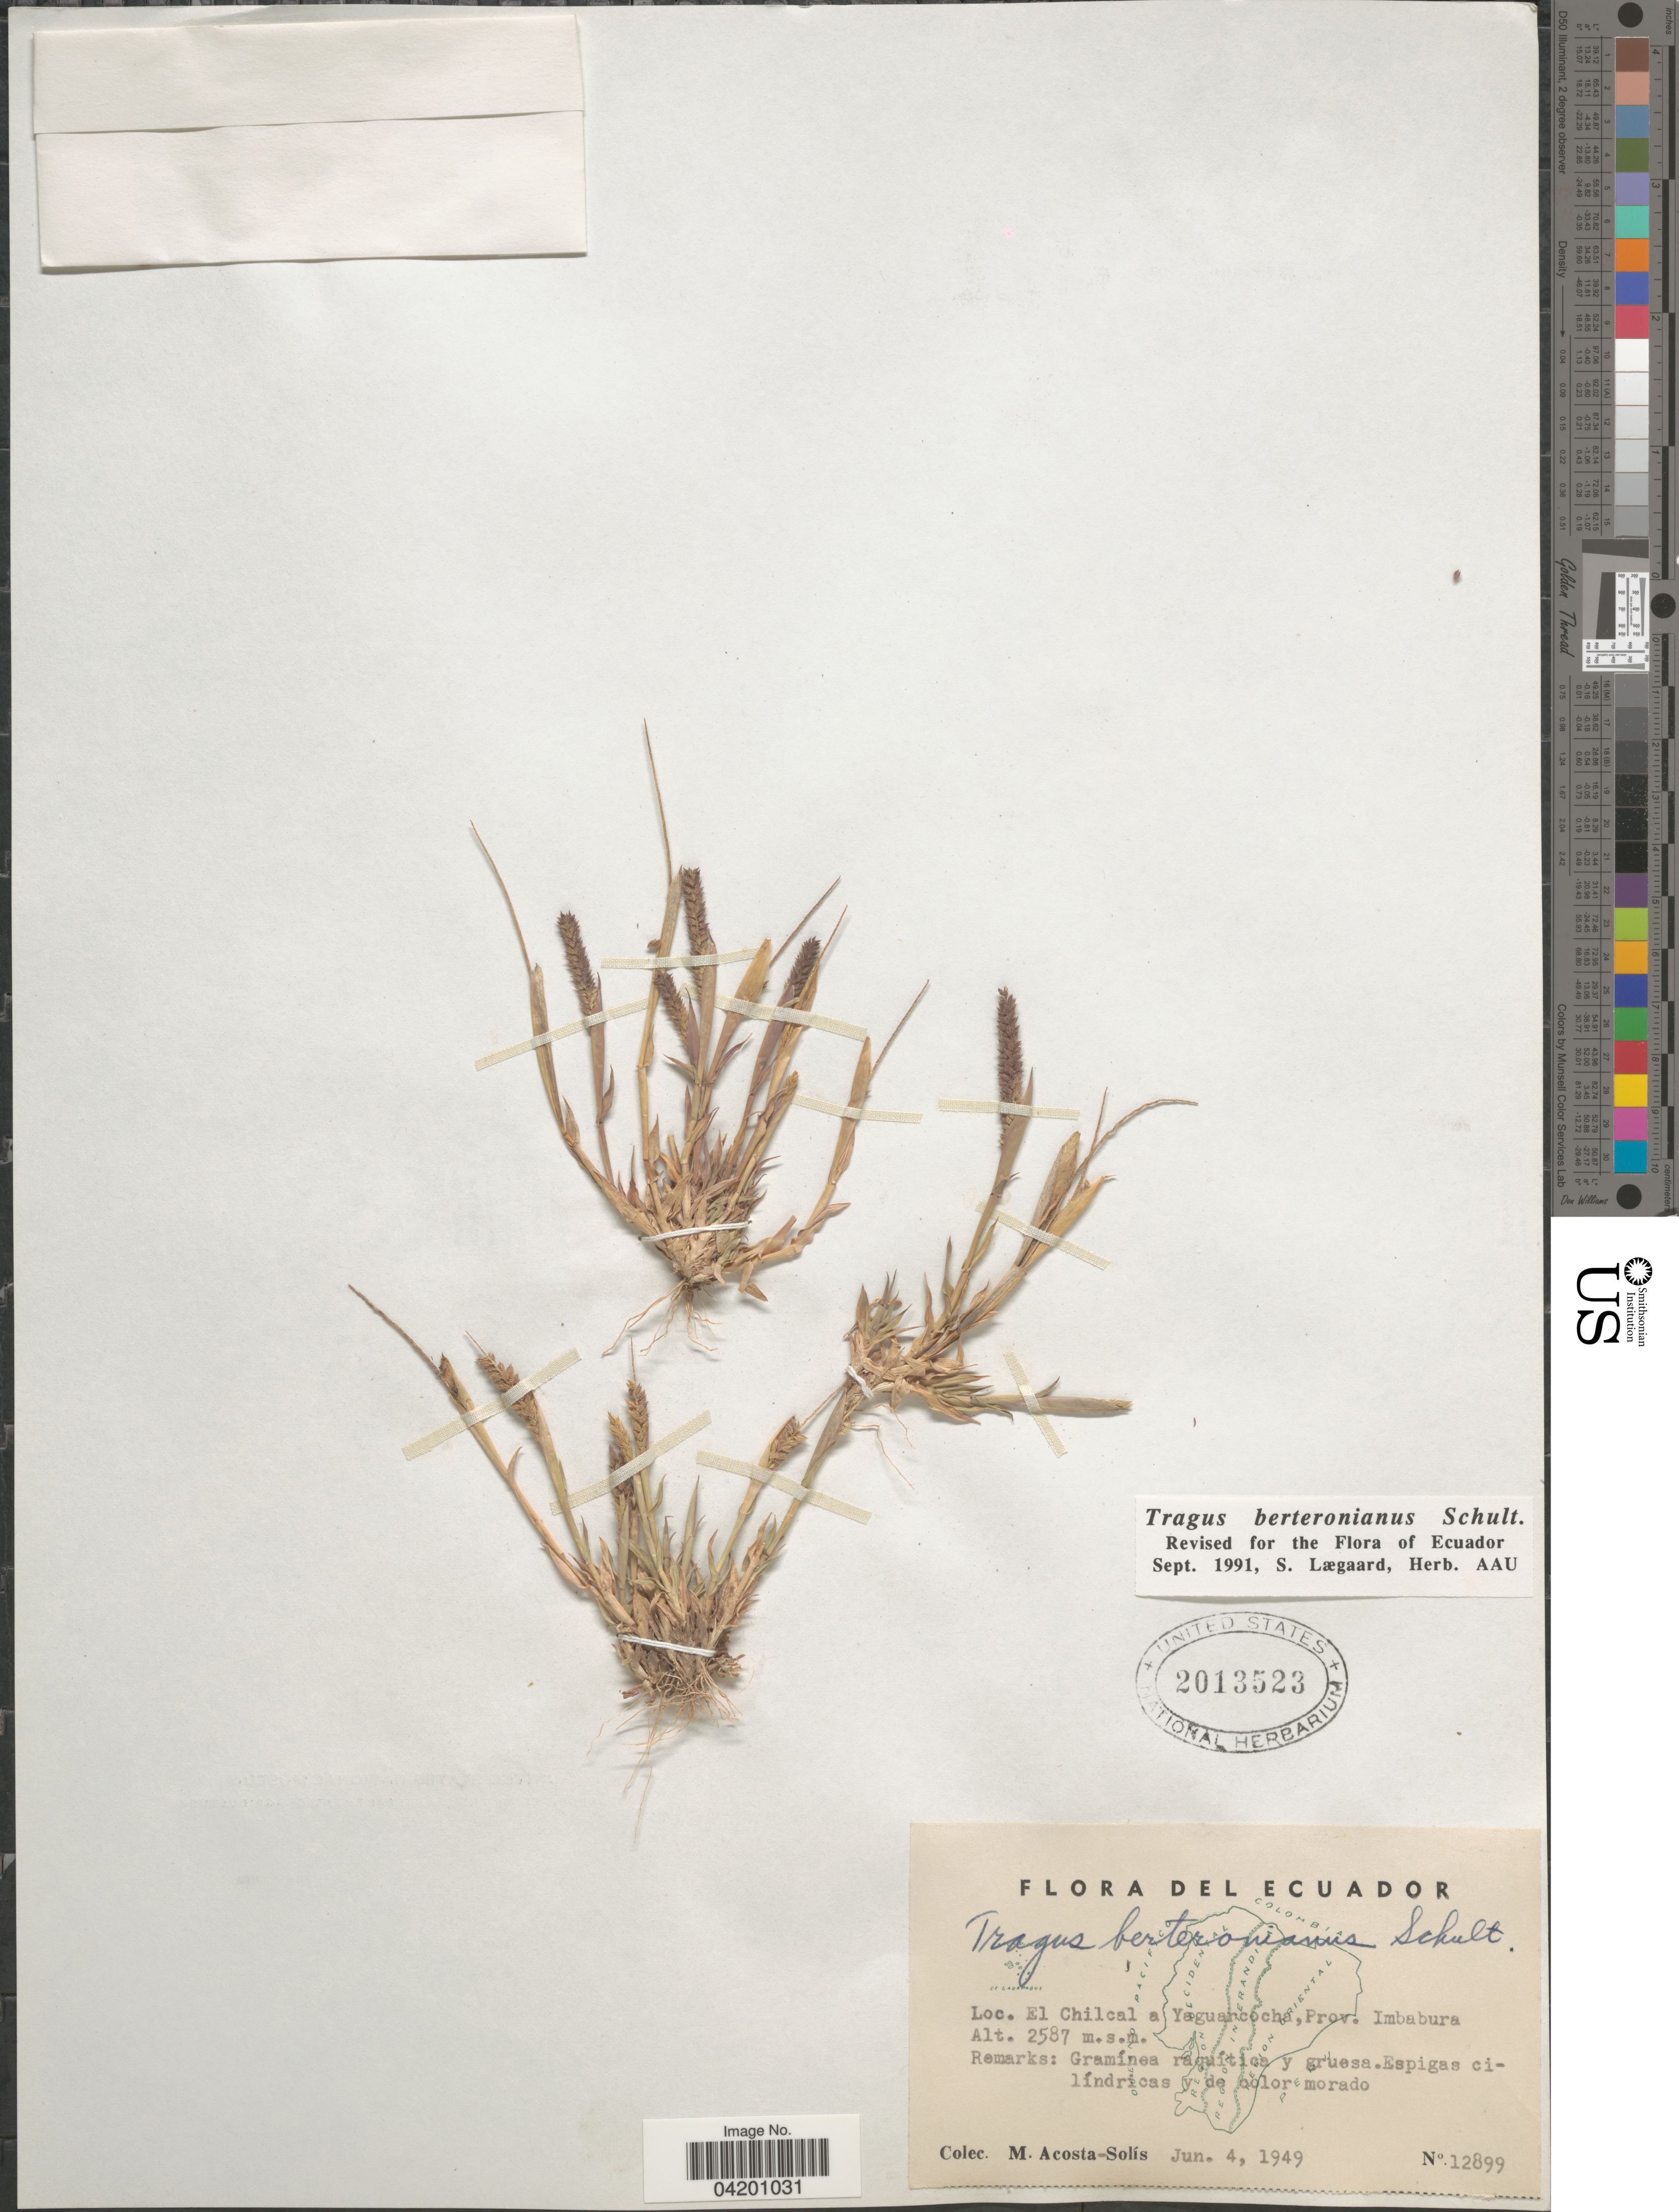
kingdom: Plantae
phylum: Tracheophyta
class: Liliopsida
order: Poales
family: Poaceae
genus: Tragus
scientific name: Tragus berteronianus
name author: Schult.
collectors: M. Acosta Solis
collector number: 12899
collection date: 1949-06-04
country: Ecuador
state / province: Imbabura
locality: El Chilcal a Yaguancocha.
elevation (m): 2587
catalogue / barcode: US 2013523